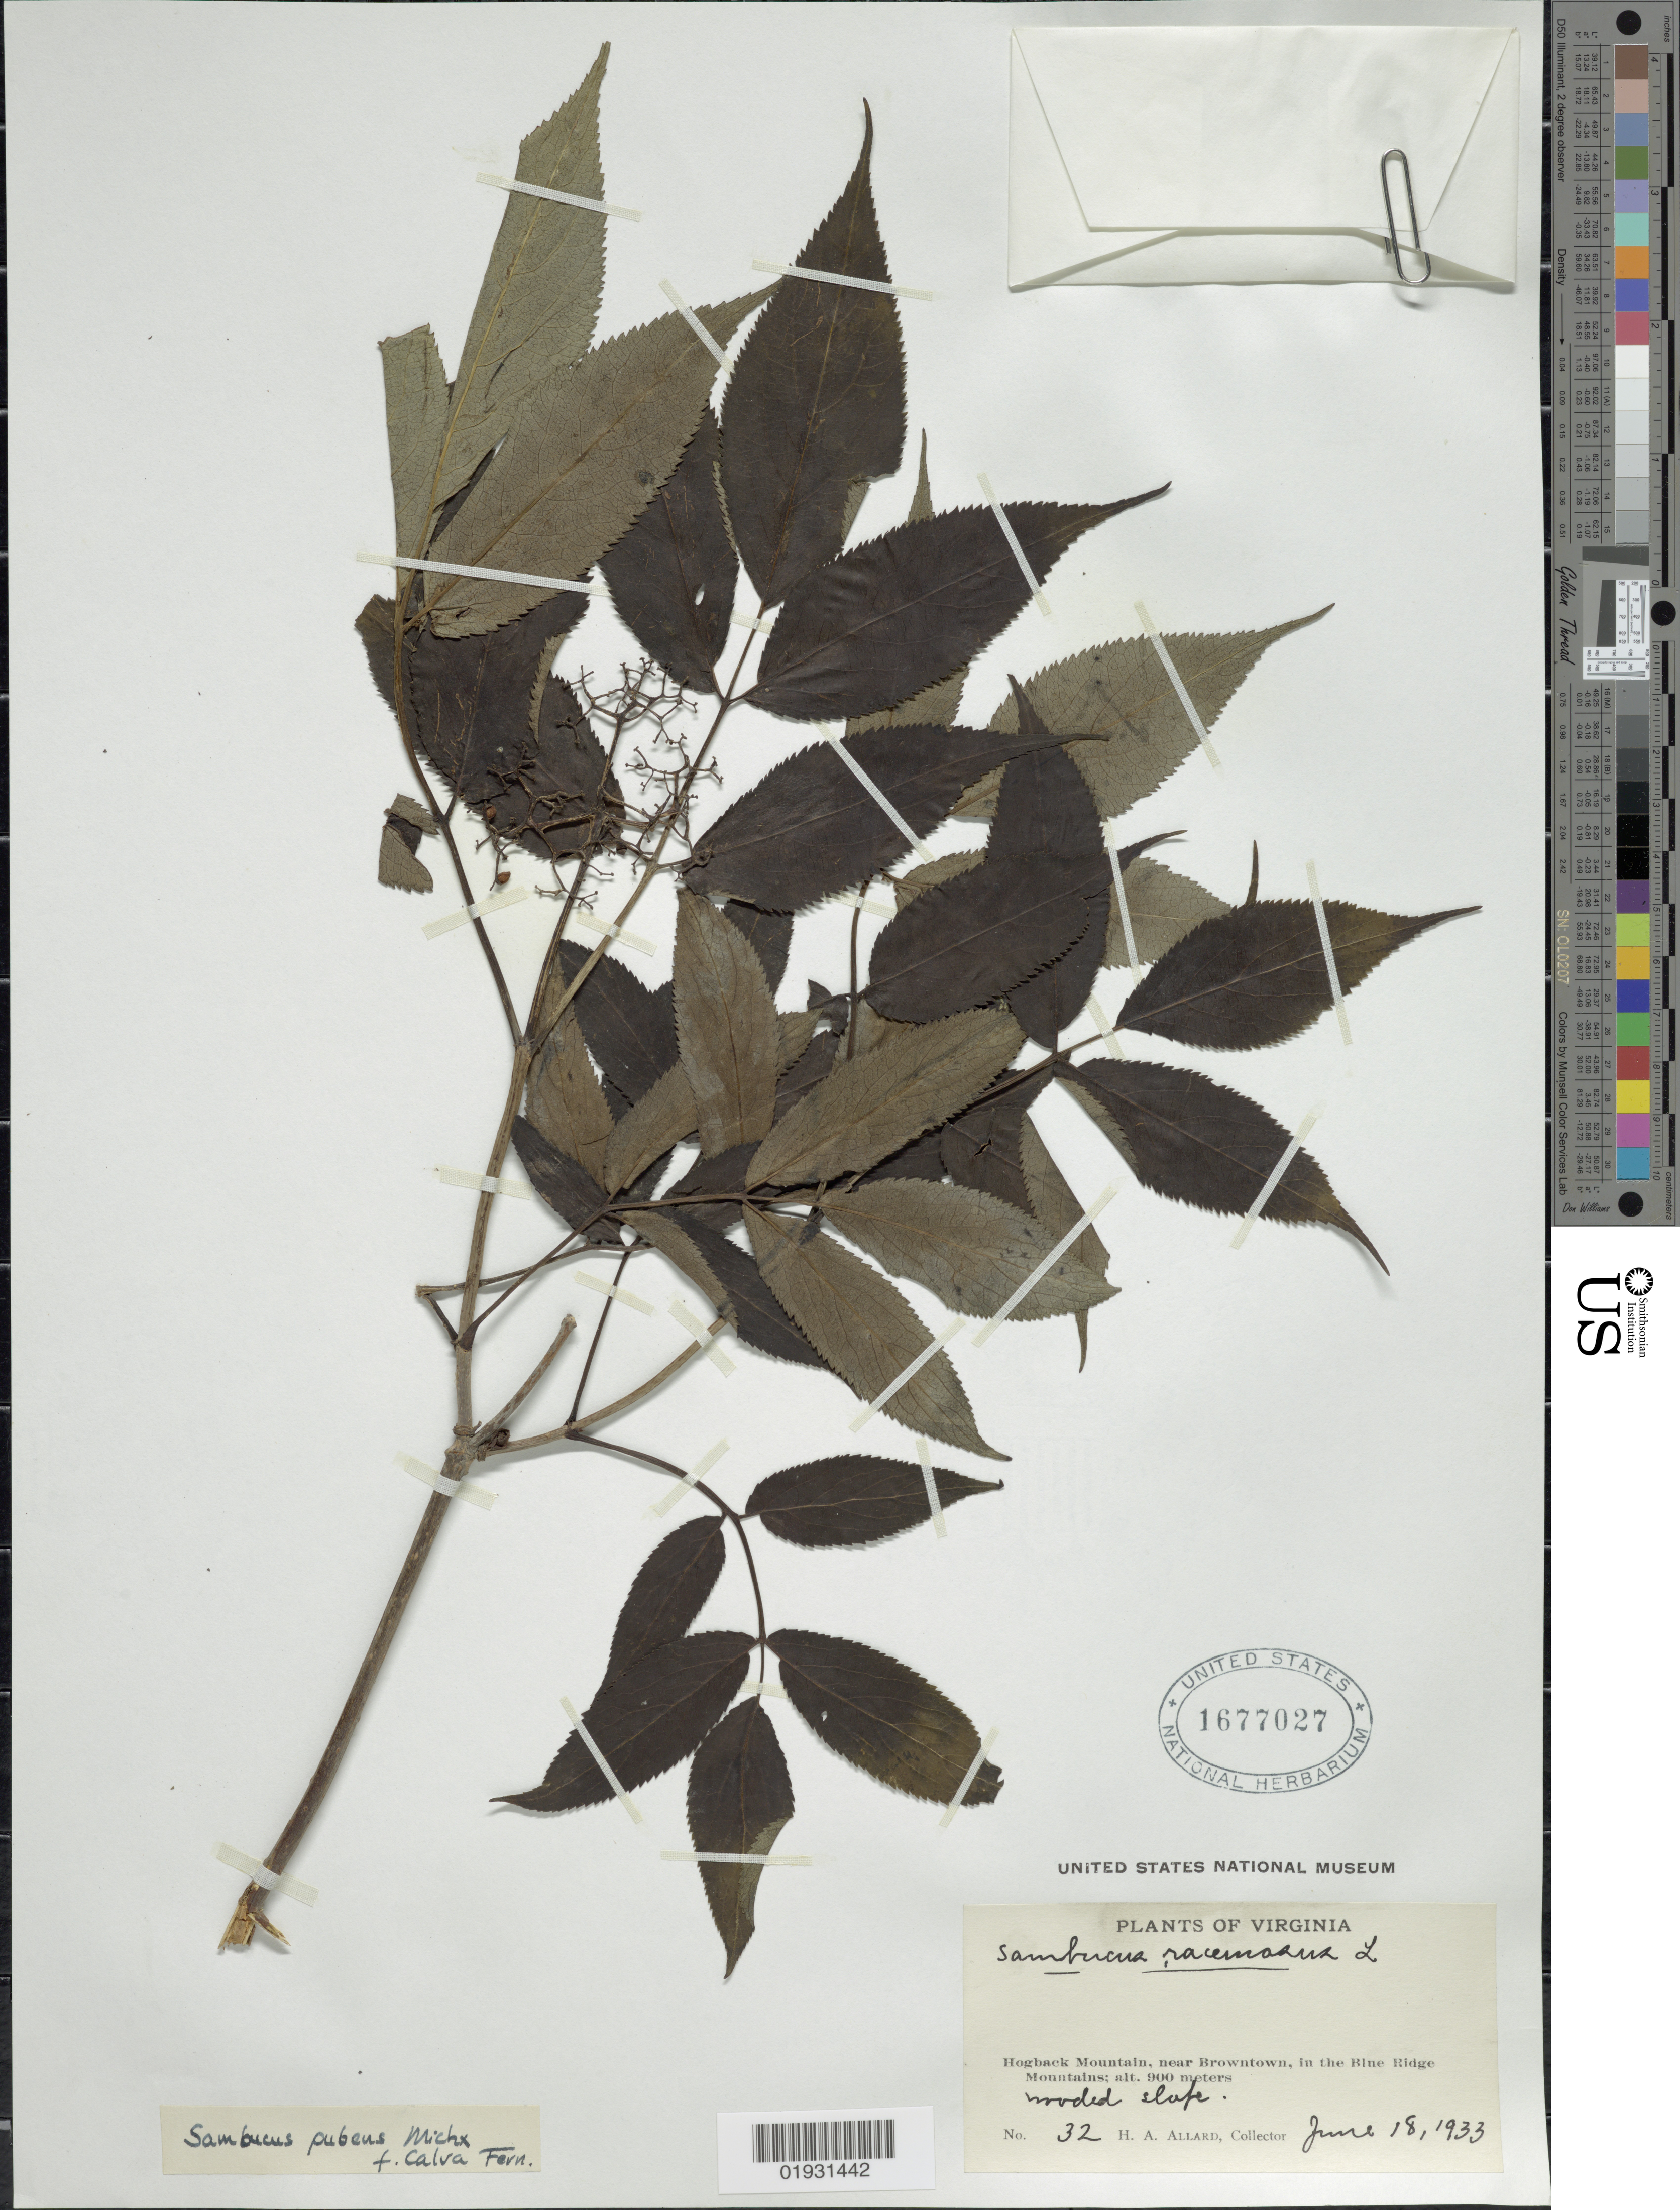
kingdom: Plantae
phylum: Tracheophyta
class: Magnoliopsida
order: Dipsacales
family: Viburnaceae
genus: Sambucus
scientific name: Sambucus racemosa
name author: L.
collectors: H. A. Allard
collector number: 32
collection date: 1933-06-18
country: United States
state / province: Virginia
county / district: Warren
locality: Hogback Mountain, near Browntown, in the Blue Ridge Mountains.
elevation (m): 900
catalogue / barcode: US 1677027